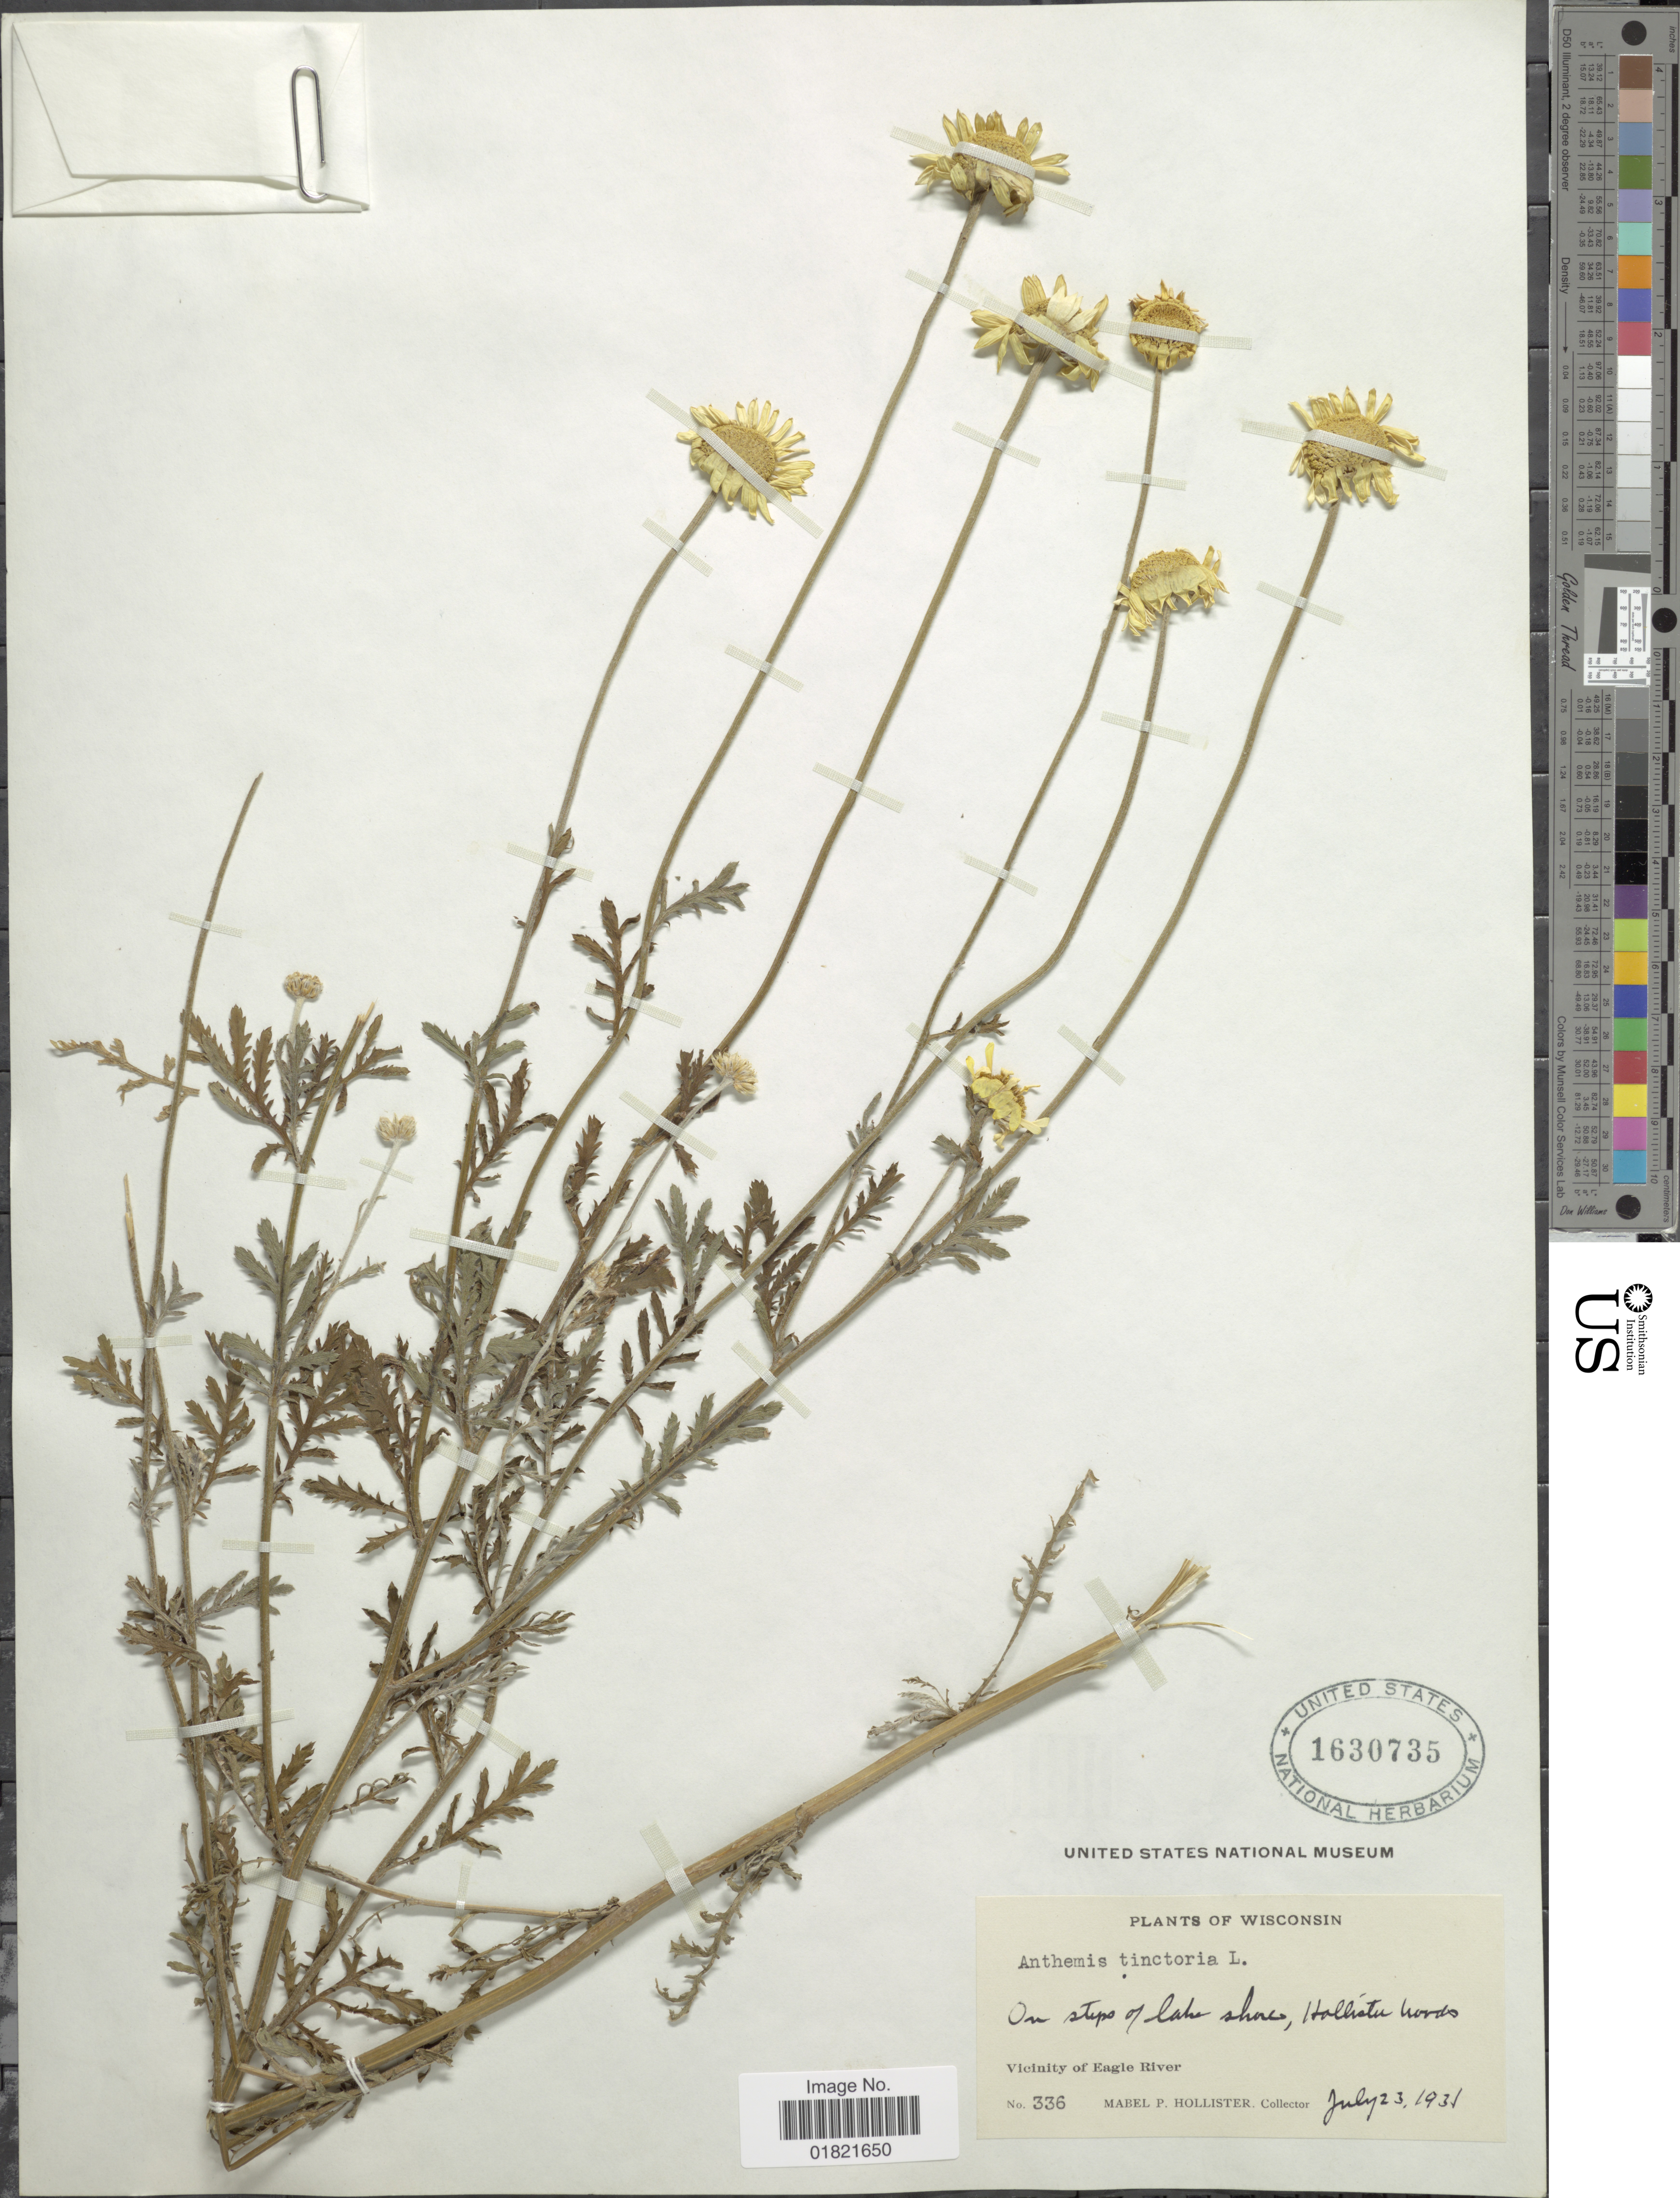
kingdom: Plantae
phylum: Tracheophyta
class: Magnoliopsida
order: Asterales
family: Asteraceae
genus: Anthemis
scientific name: Anthemis tinctoria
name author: L.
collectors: M. Hollister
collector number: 336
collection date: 1931-07-23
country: United States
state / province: Wisconsin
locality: On steps of lake shore, Hollister Woods, Vicinity of Eagle River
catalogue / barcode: US 1630735